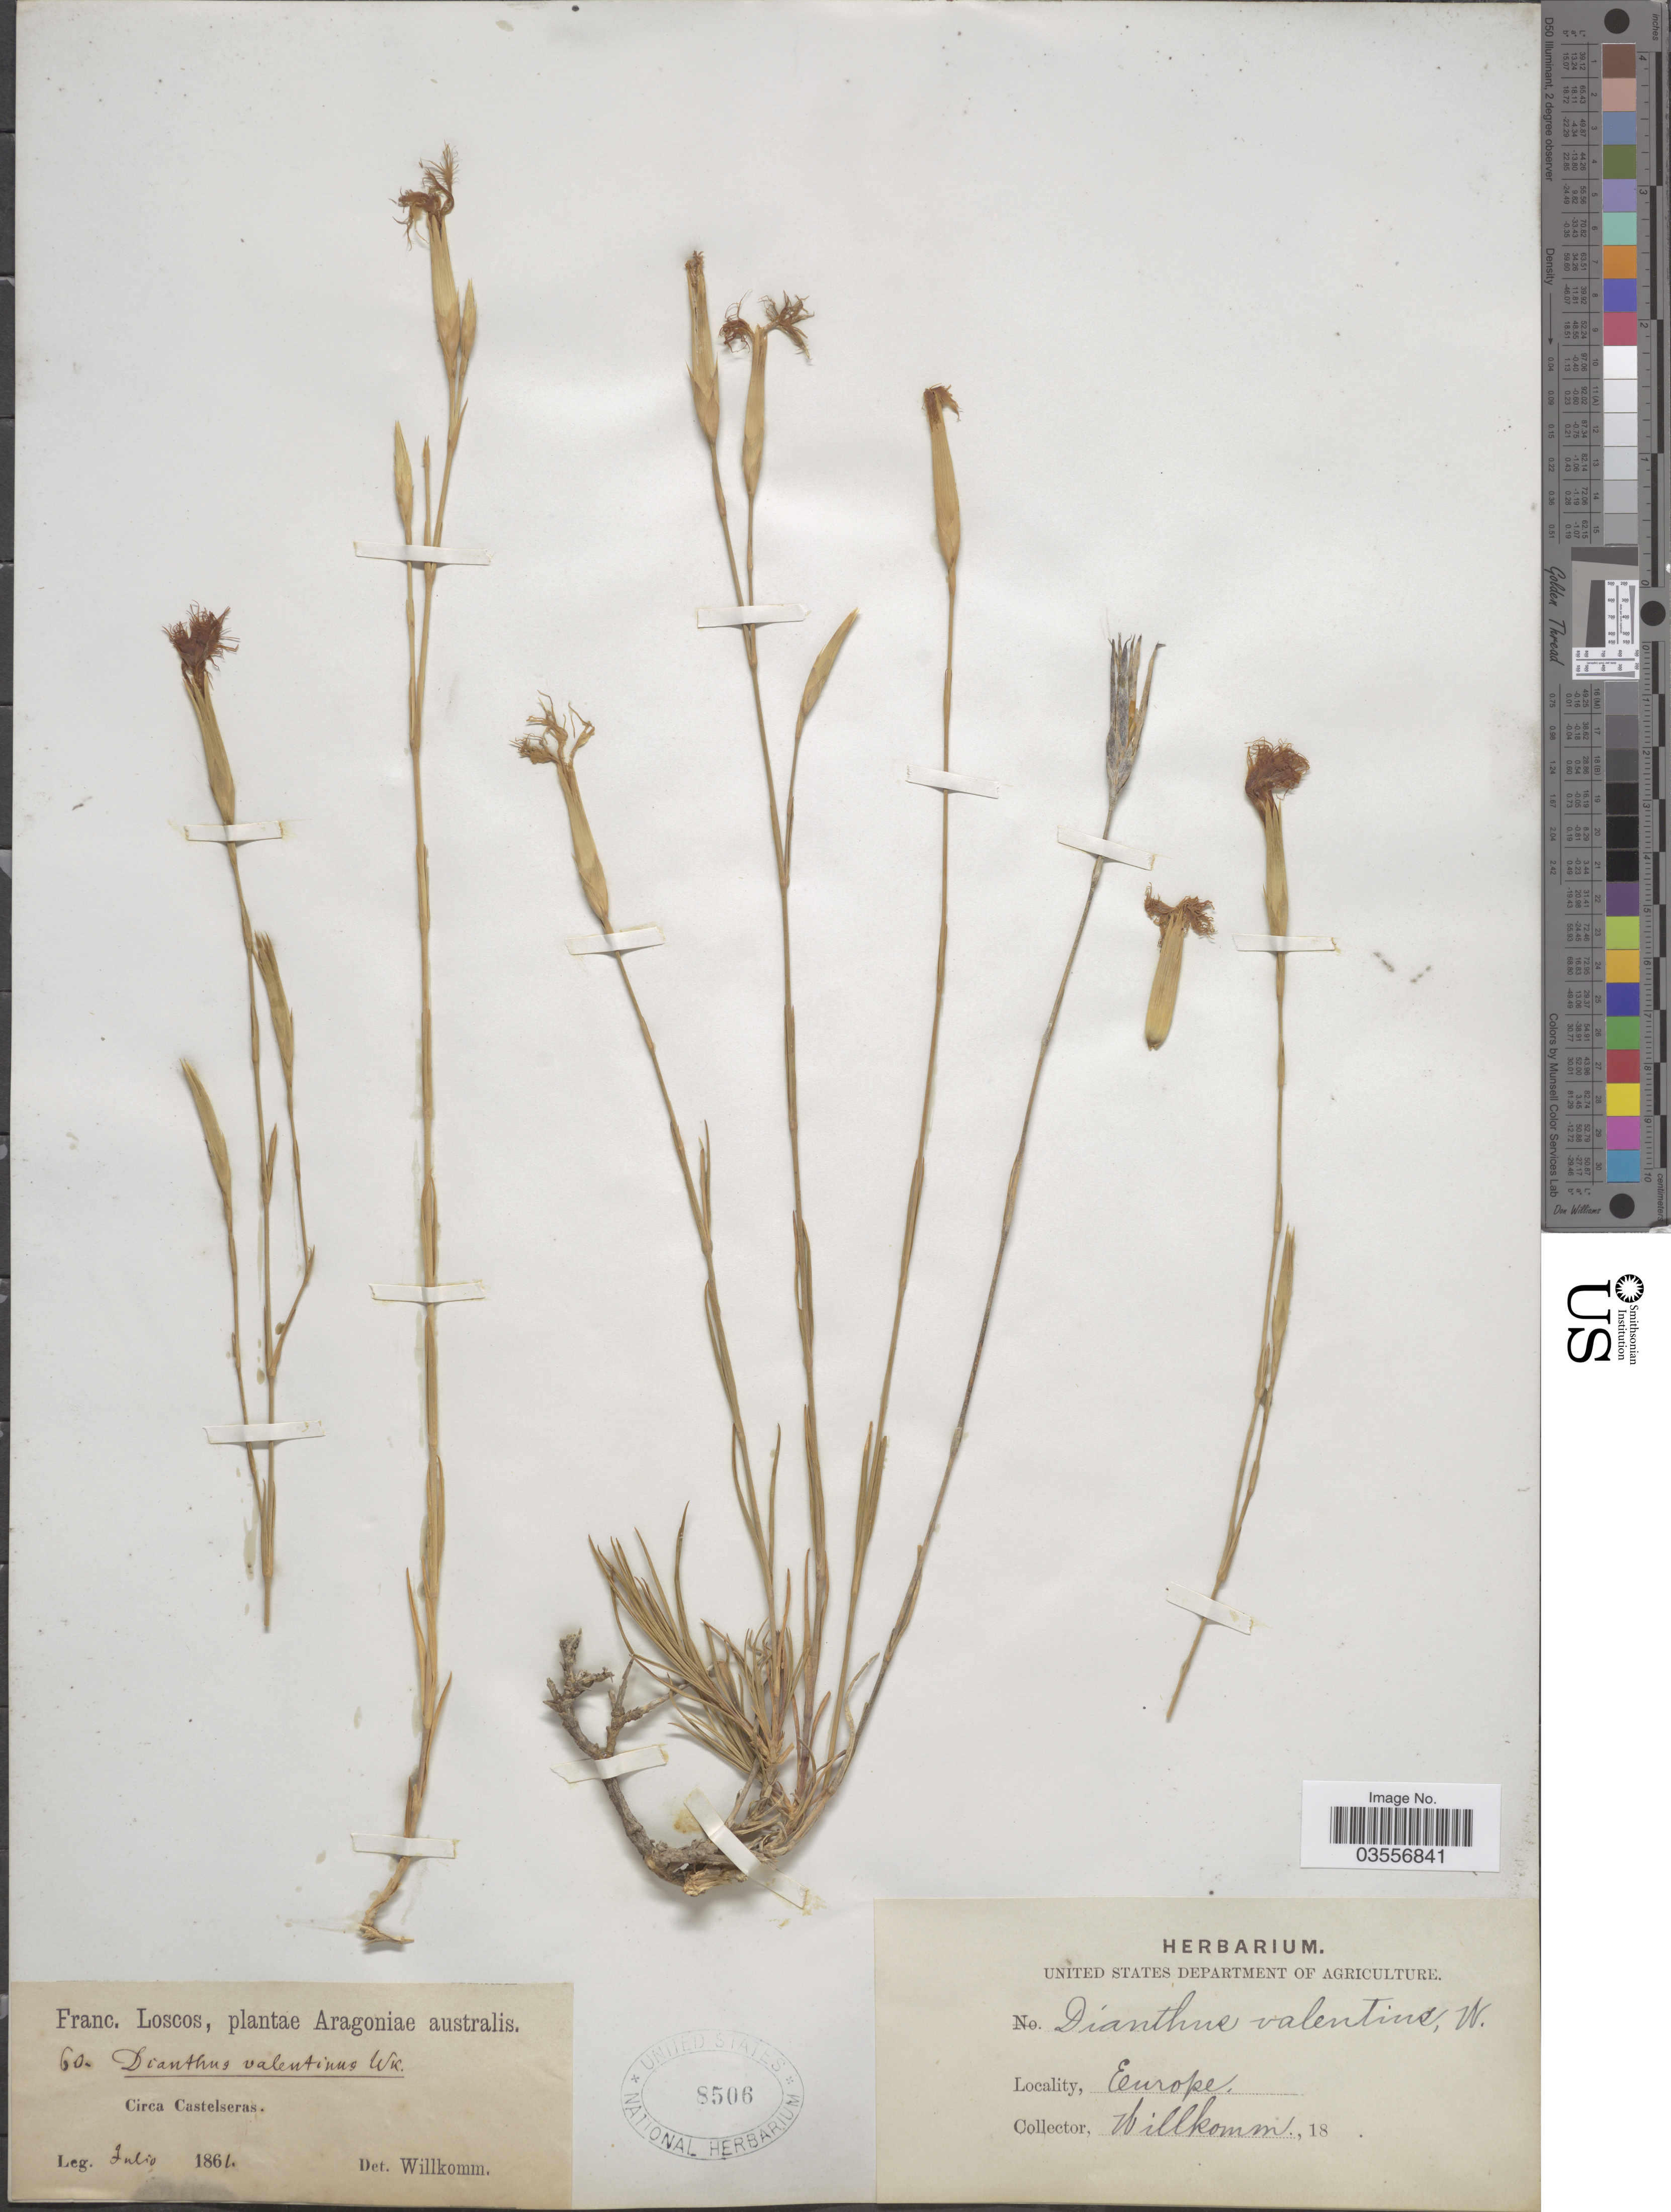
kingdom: Plantae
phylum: Tracheophyta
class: Magnoliopsida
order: Caryophyllales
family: Caryophyllaceae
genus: Dianthus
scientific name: Dianthus valentinus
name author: Willk.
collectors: -. Willkomm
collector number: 60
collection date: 1861-07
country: Spain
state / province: Aragón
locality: Aragoniae australis. Circa Castelseras.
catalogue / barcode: US 8506